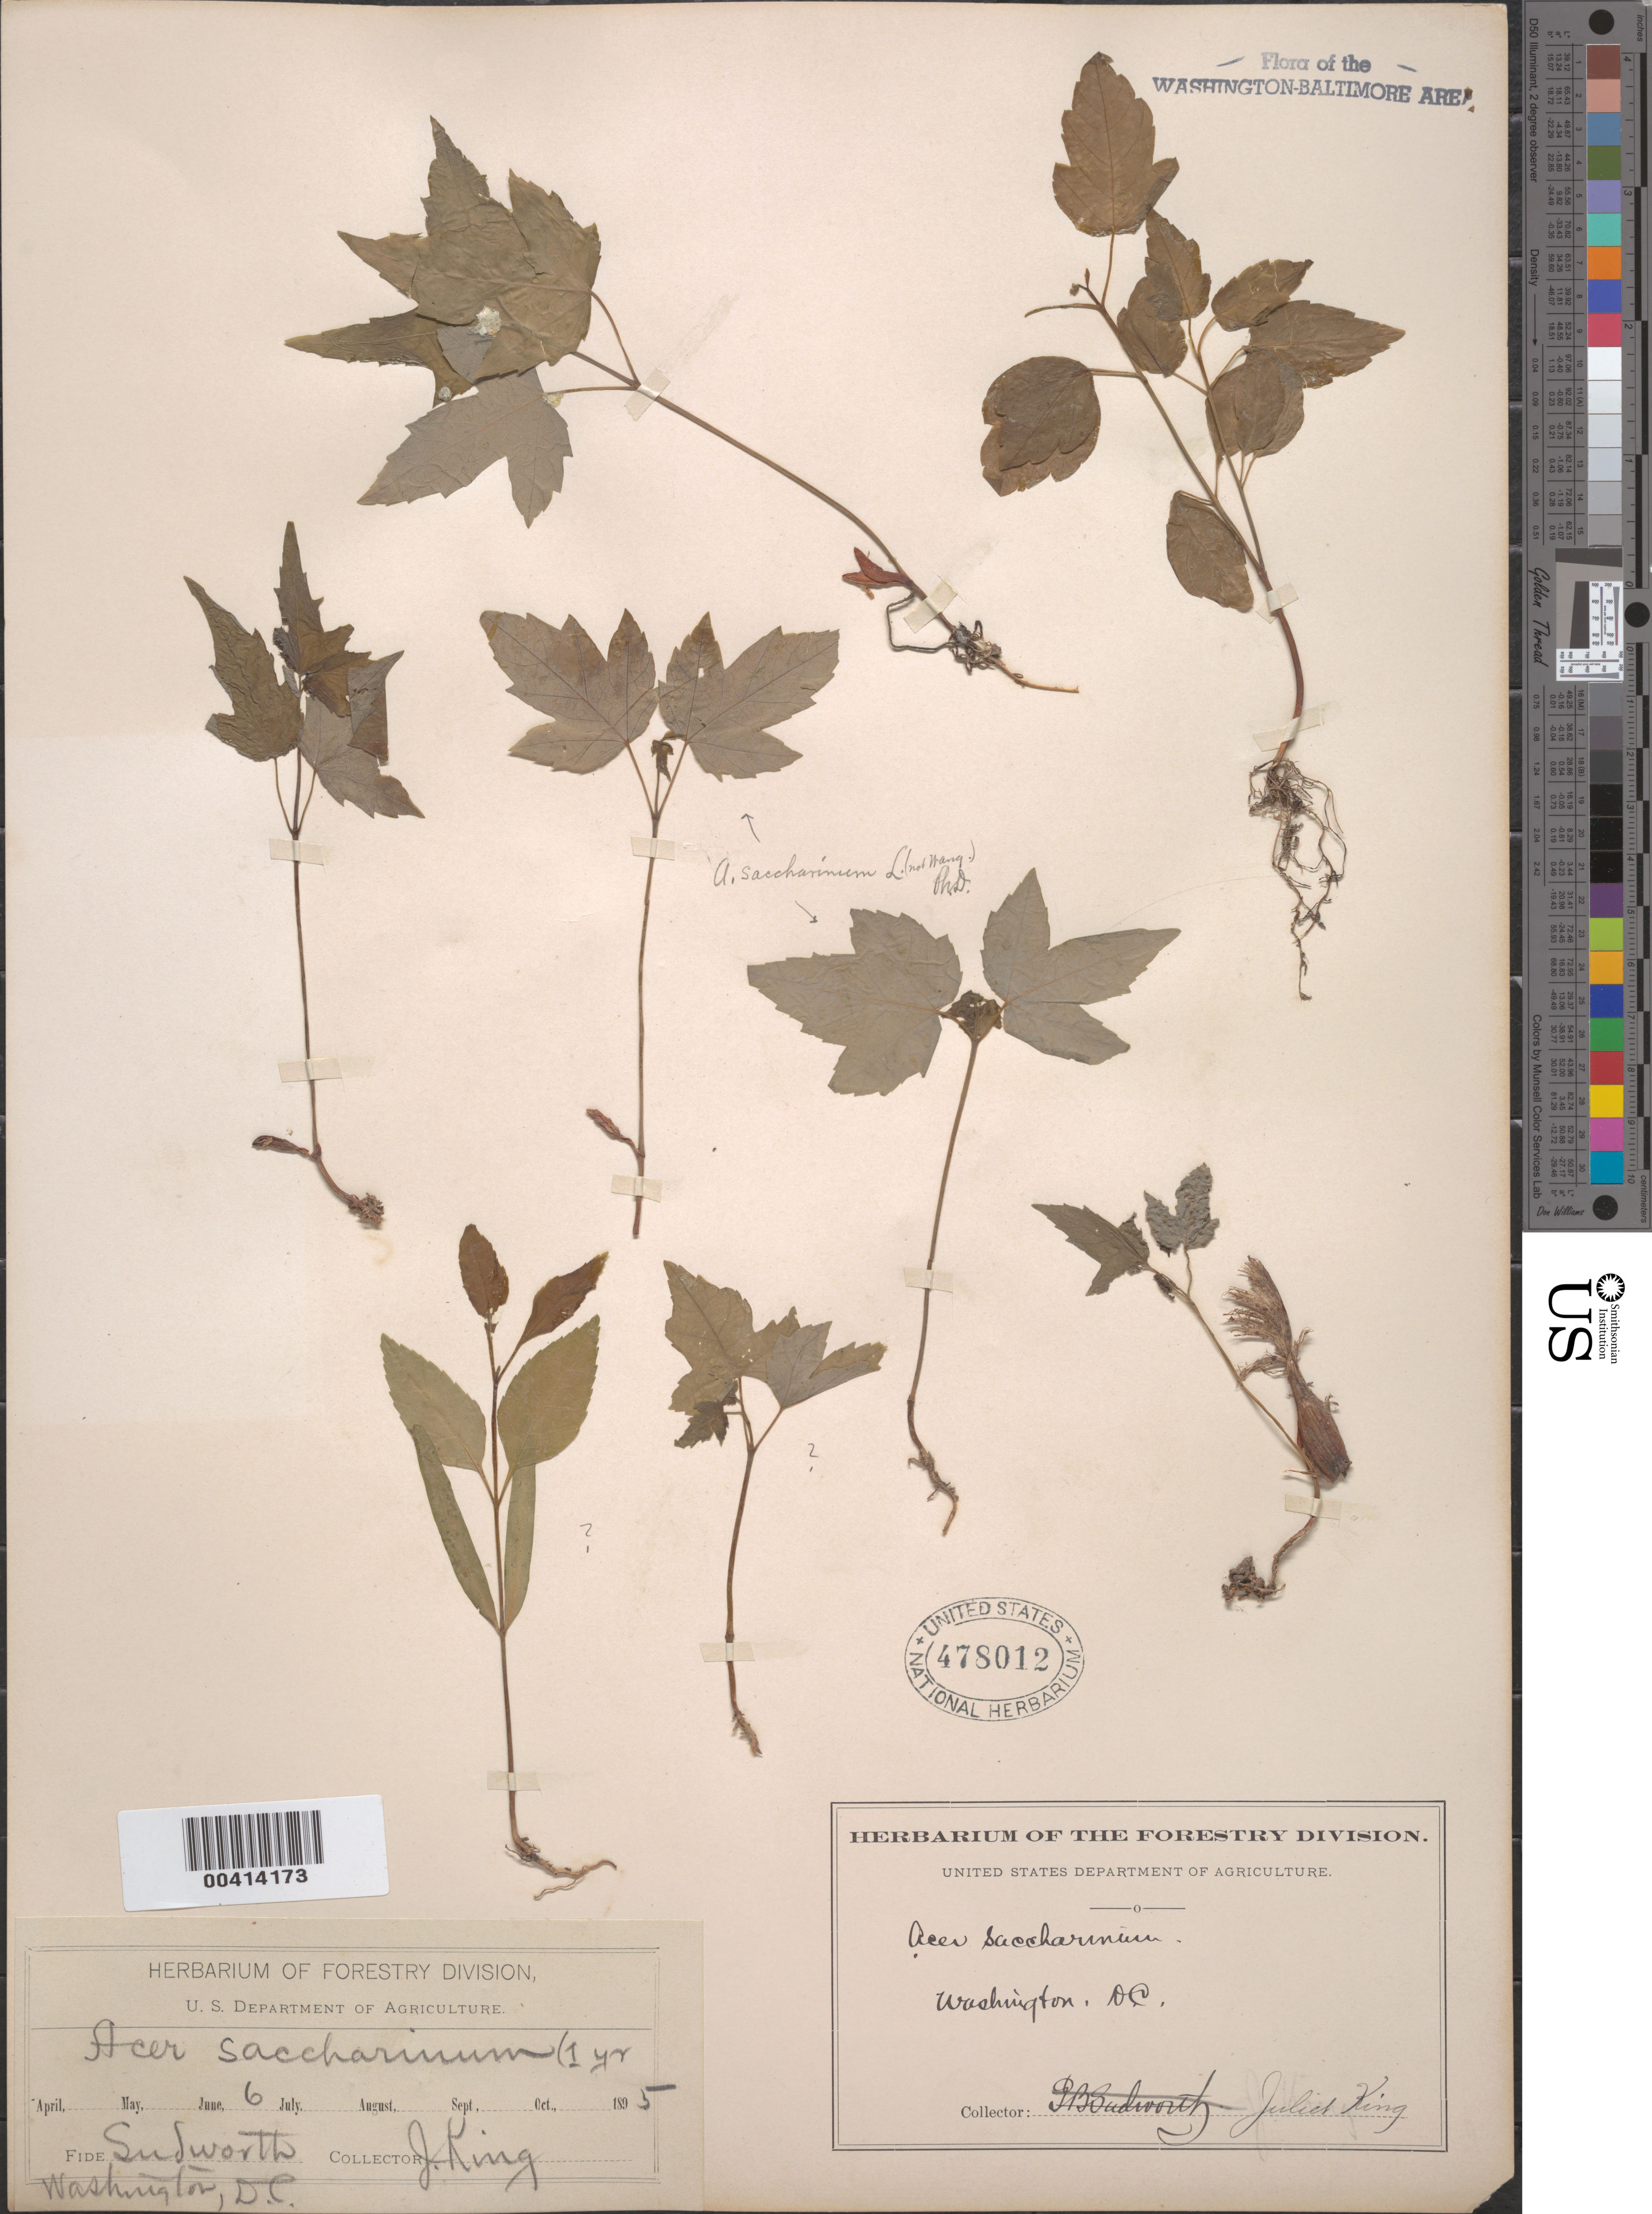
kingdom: Plantae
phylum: Tracheophyta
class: Magnoliopsida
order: Sapindales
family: Sapindaceae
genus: Acer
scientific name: Acer saccharinum subsp. floridanum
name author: (Chapm.) Wesm.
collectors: J. King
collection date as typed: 06 Jun 1895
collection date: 1895-06-06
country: United States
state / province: District of Columbia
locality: Washington DC Area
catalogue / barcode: US 478012